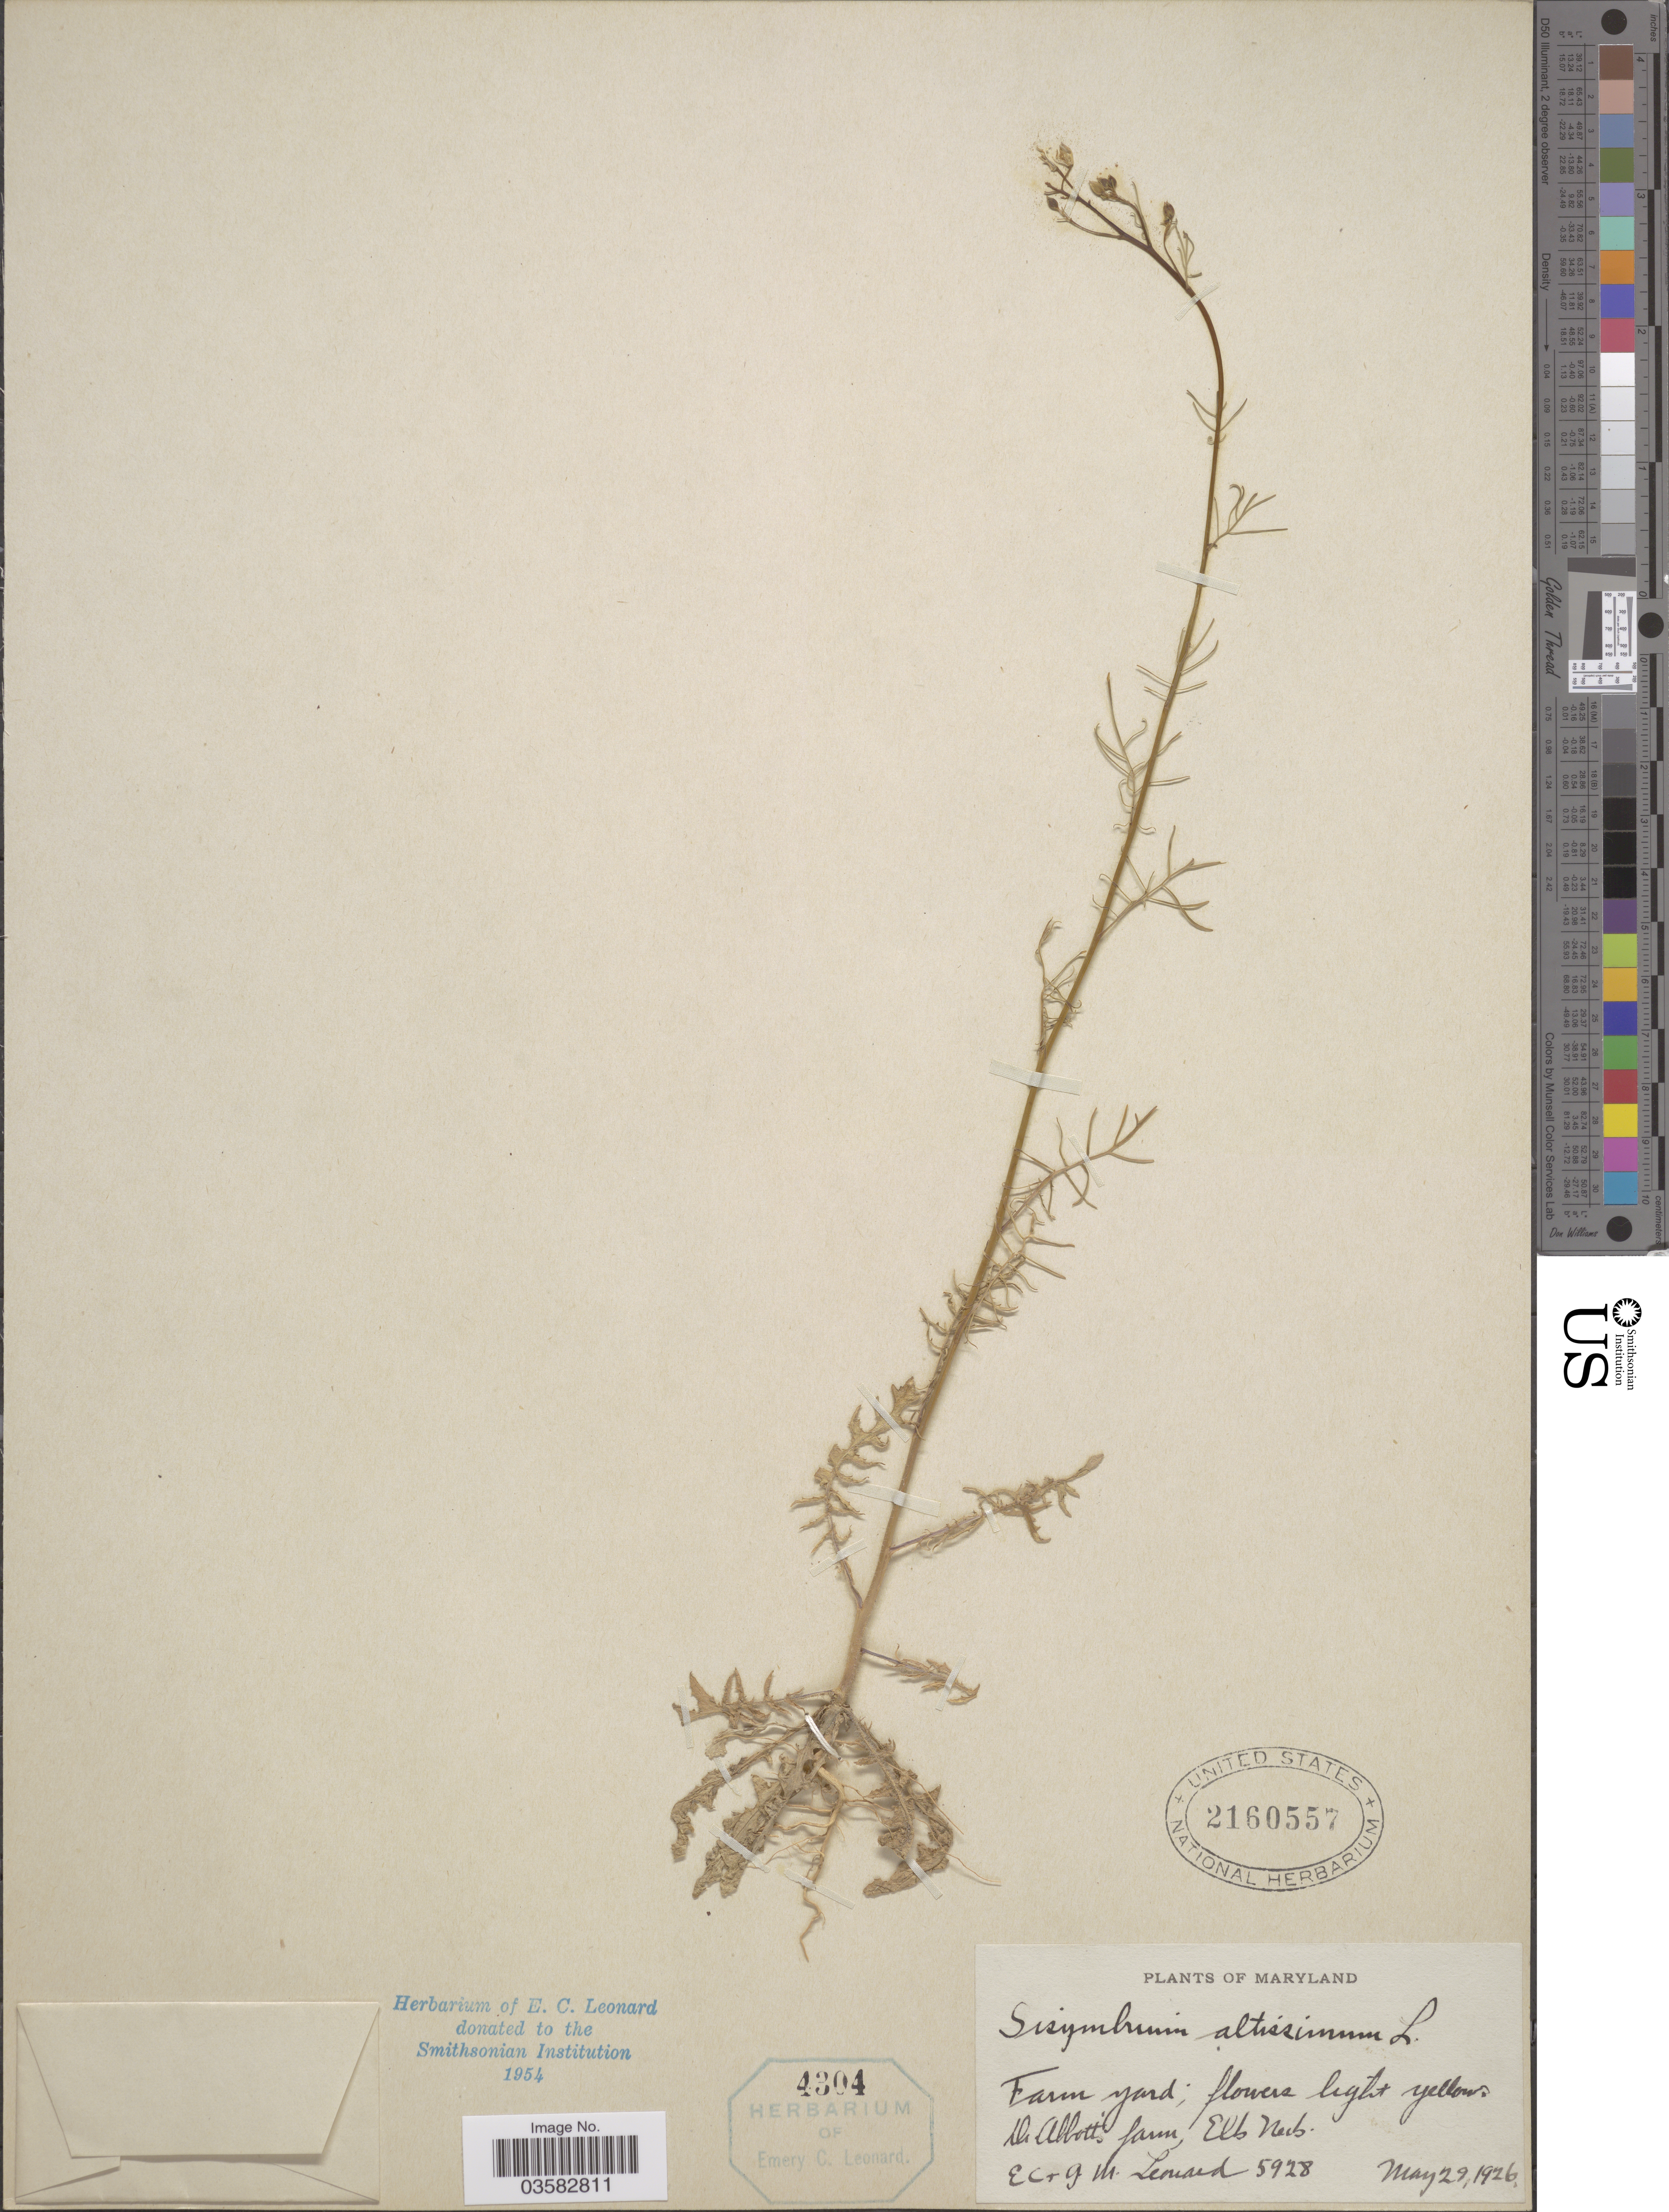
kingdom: Plantae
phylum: Tracheophyta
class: Magnoliopsida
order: Brassicales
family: Brassicaceae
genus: Sisymbrium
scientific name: Sisymbrium altissimum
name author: L.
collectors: E. C. Leonard & G. M. Leonard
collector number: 5928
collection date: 1926-05-29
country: United States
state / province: Maryland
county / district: Cecil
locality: Dr. Abbott's farm, Elk Neck.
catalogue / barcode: US 2160557